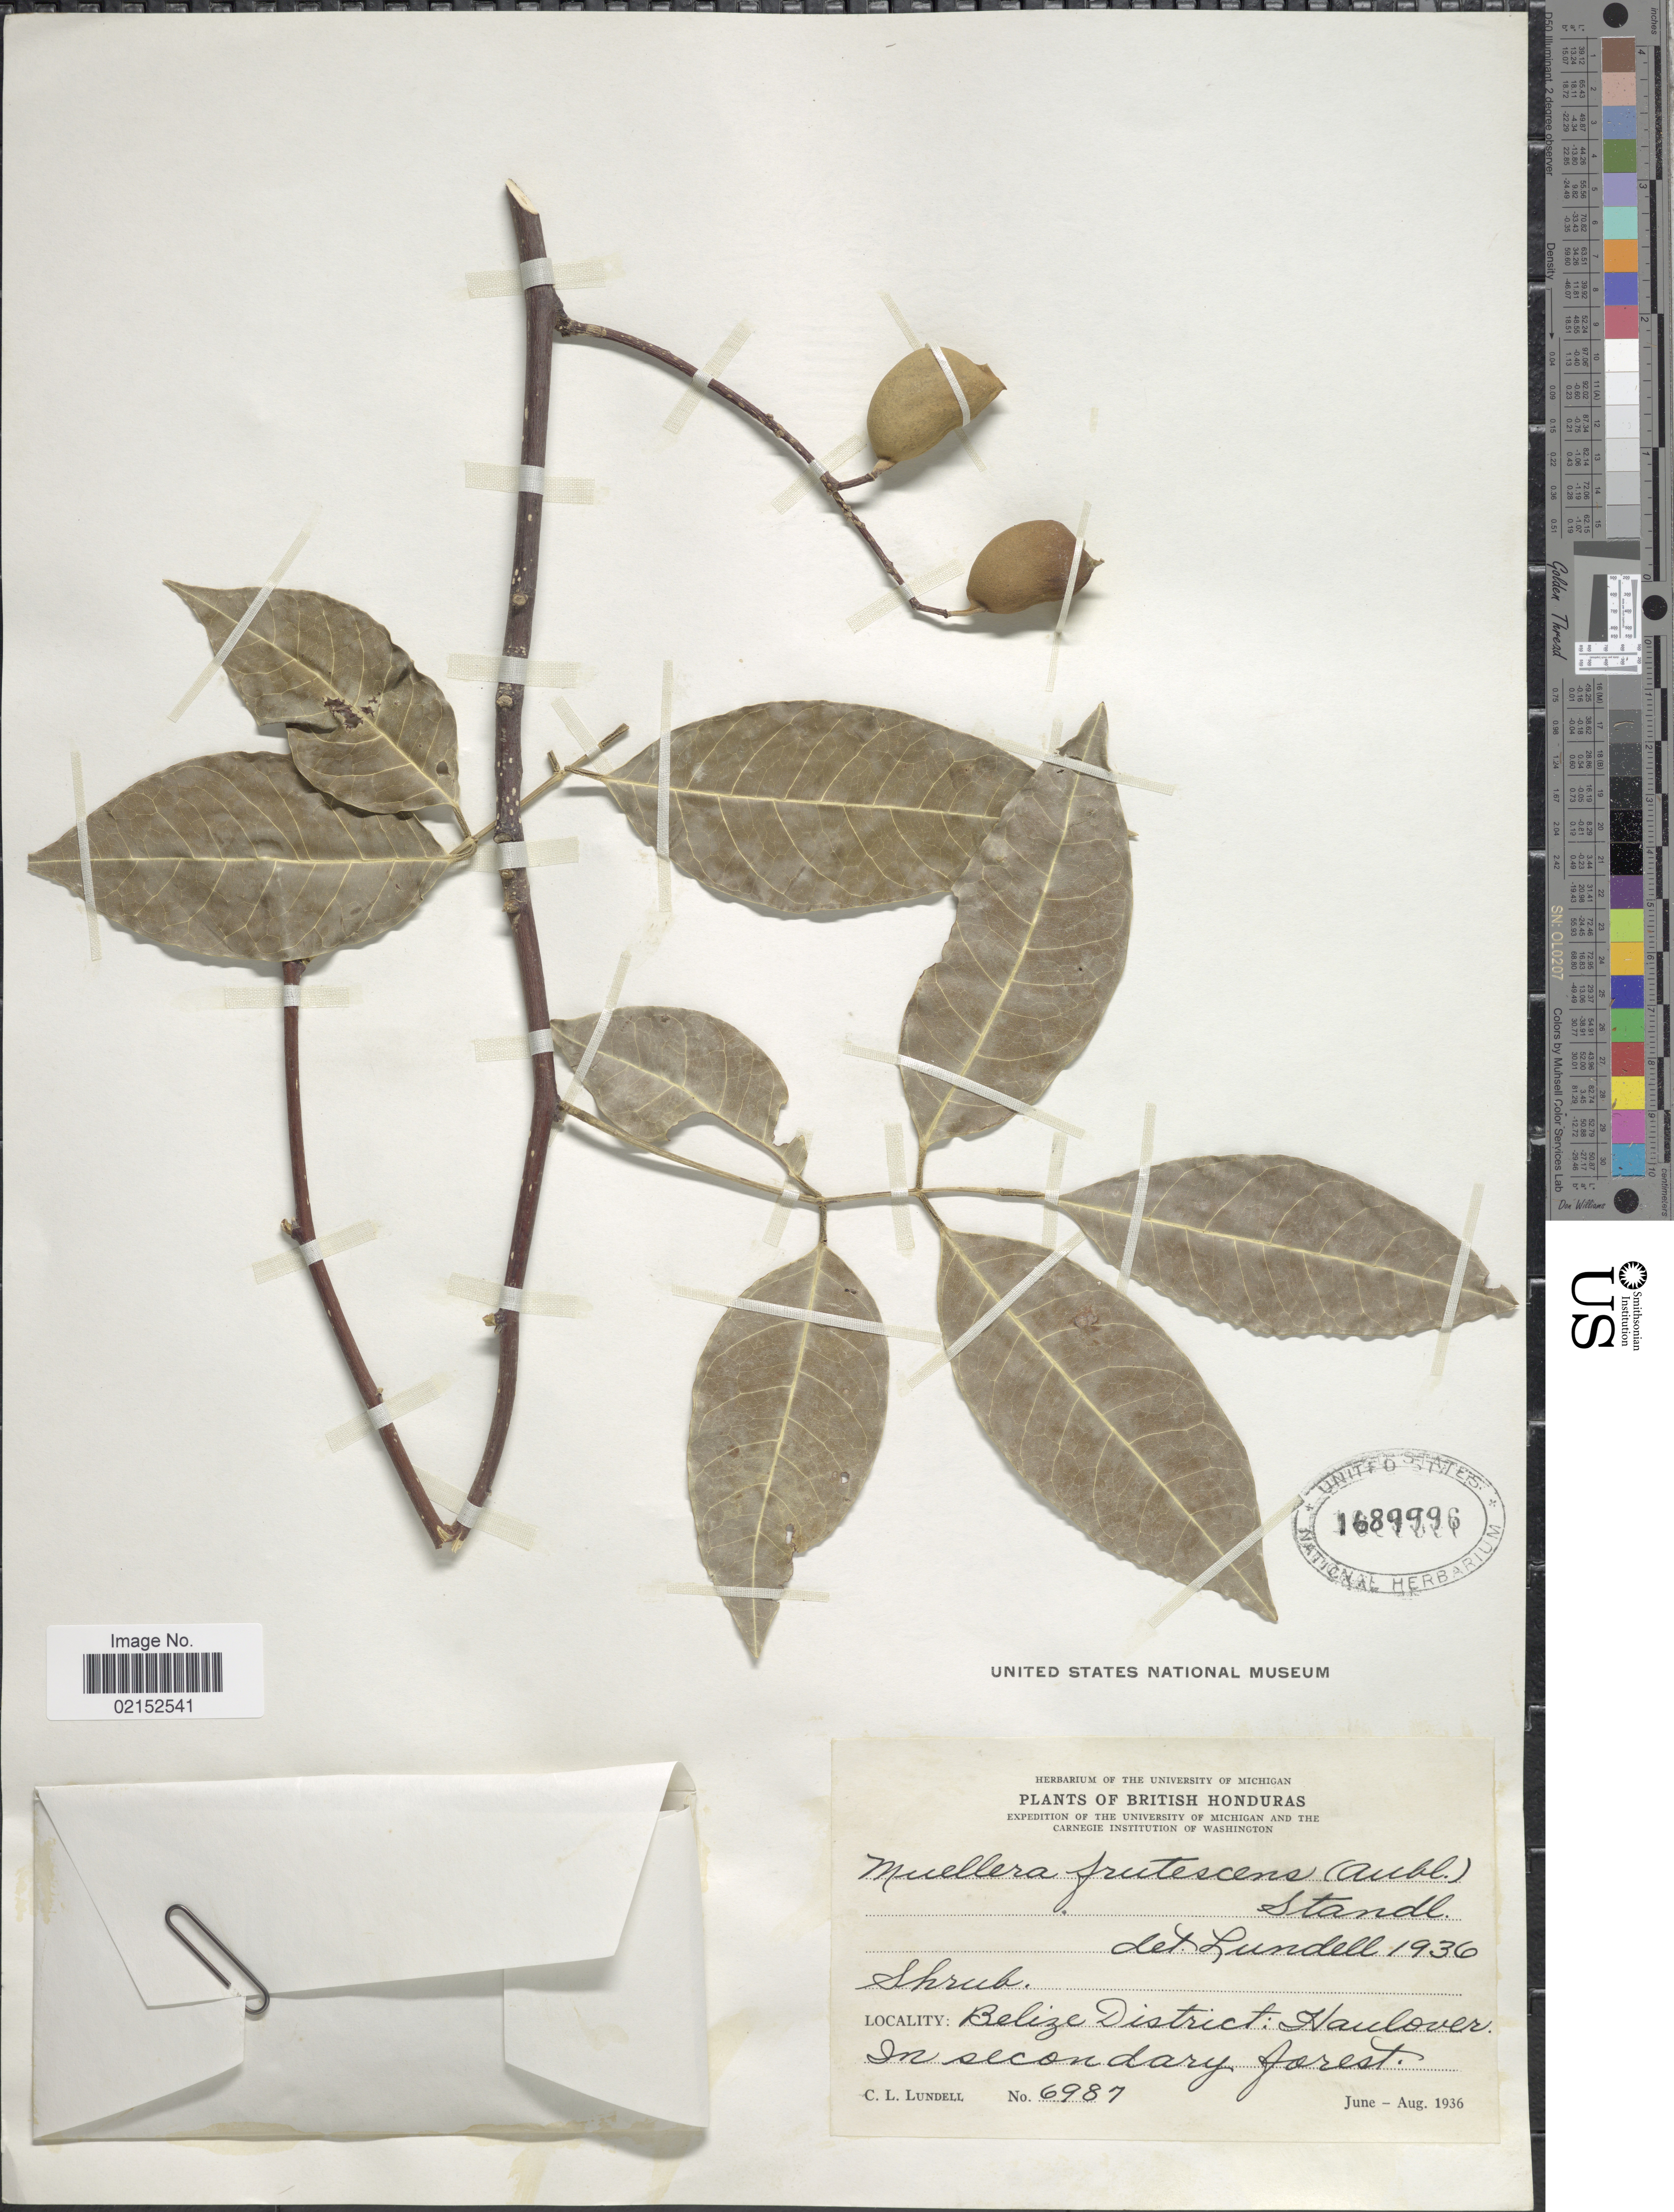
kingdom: Plantae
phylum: Tracheophyta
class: Magnoliopsida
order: Fabales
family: Fabaceae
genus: Muellera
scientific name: Muellera frutescens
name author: (Aubl.) Standl.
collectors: C. L. Lundell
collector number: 6987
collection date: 1936-06/1936-08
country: Belize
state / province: Belize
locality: Haulover. British Honduras.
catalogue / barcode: US 1689996